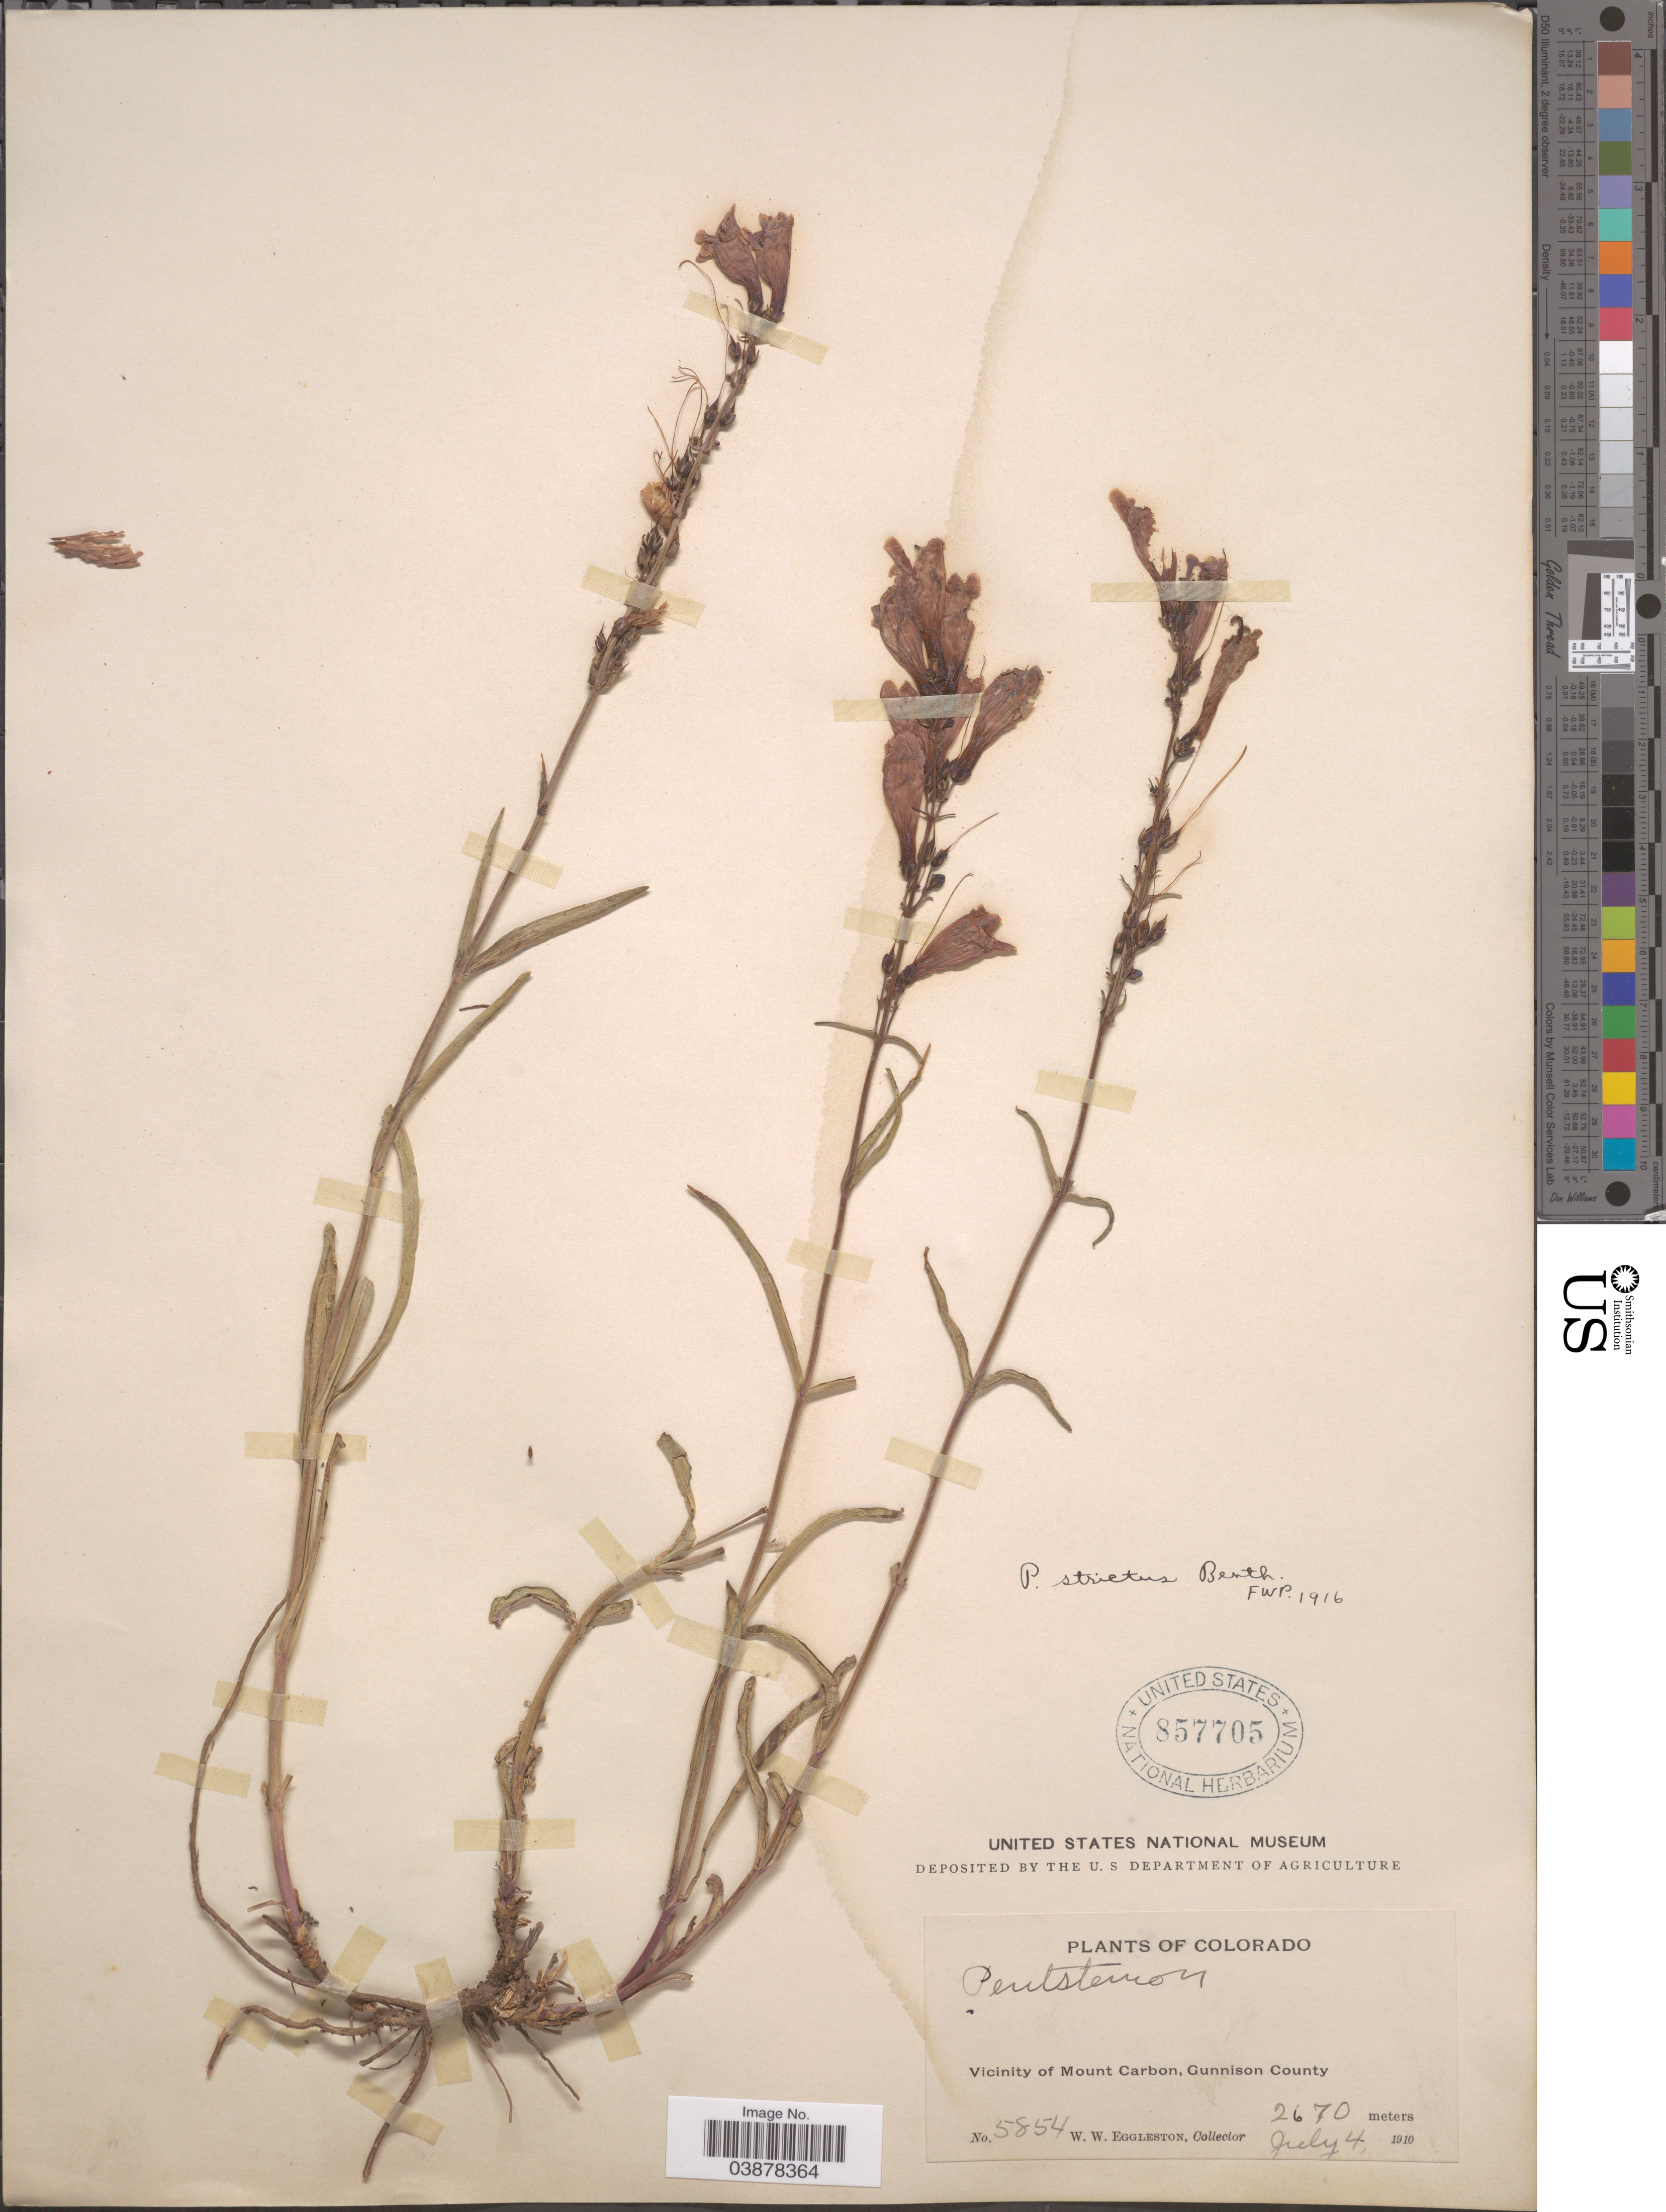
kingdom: Plantae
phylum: Tracheophyta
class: Magnoliopsida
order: Lamiales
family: Plantaginaceae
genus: Penstemon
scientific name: Penstemon strictus subsp. strictus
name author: Benth.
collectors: W. W. Eggleston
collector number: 5854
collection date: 1910-07-04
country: United States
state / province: Colorado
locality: Vicinity of Mount Carbon, Gunnison County.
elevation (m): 2670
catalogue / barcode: US 857705